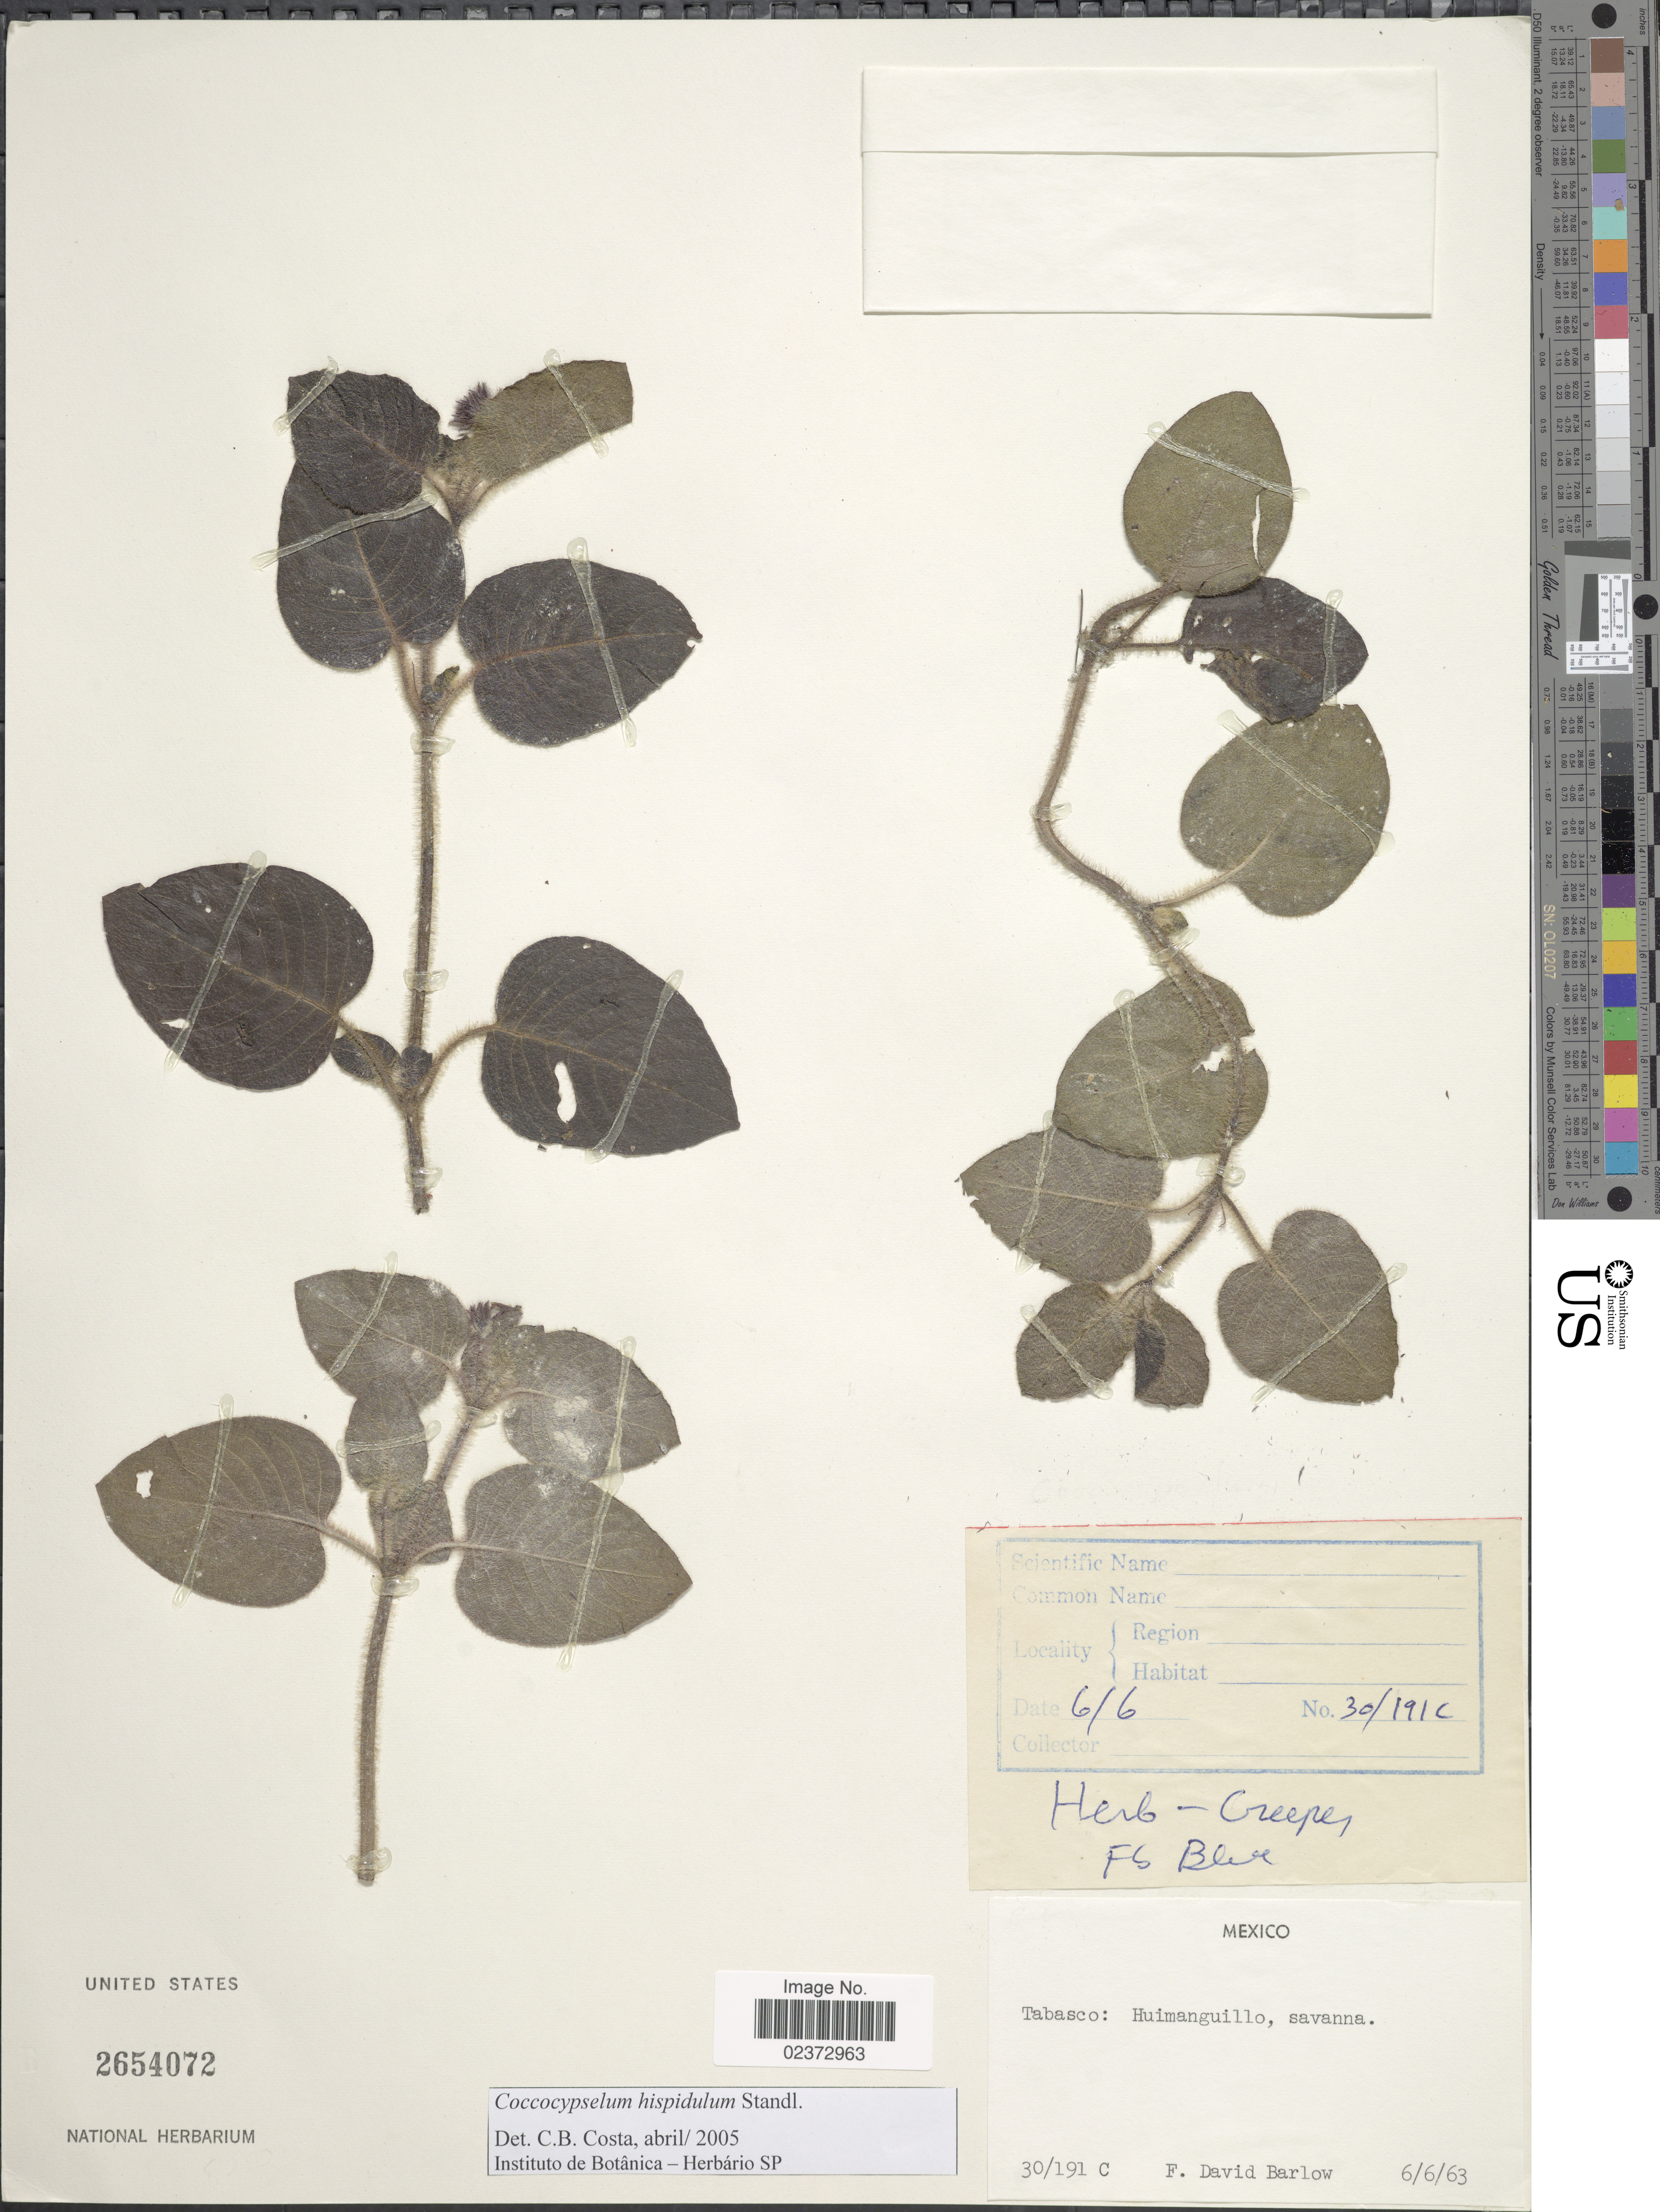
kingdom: Plantae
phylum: Tracheophyta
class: Magnoliopsida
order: Gentianales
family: Rubiaceae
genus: Coccocypselum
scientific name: Coccocypselum hispidulum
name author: (Standl.) Standl.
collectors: F. D. Barlow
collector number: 30/191 C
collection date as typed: Transcribed d/m/y: 6/6/63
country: Mexico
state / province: Tabasco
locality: Tabasco: Huimanguillo, savanna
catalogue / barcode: US 2654072